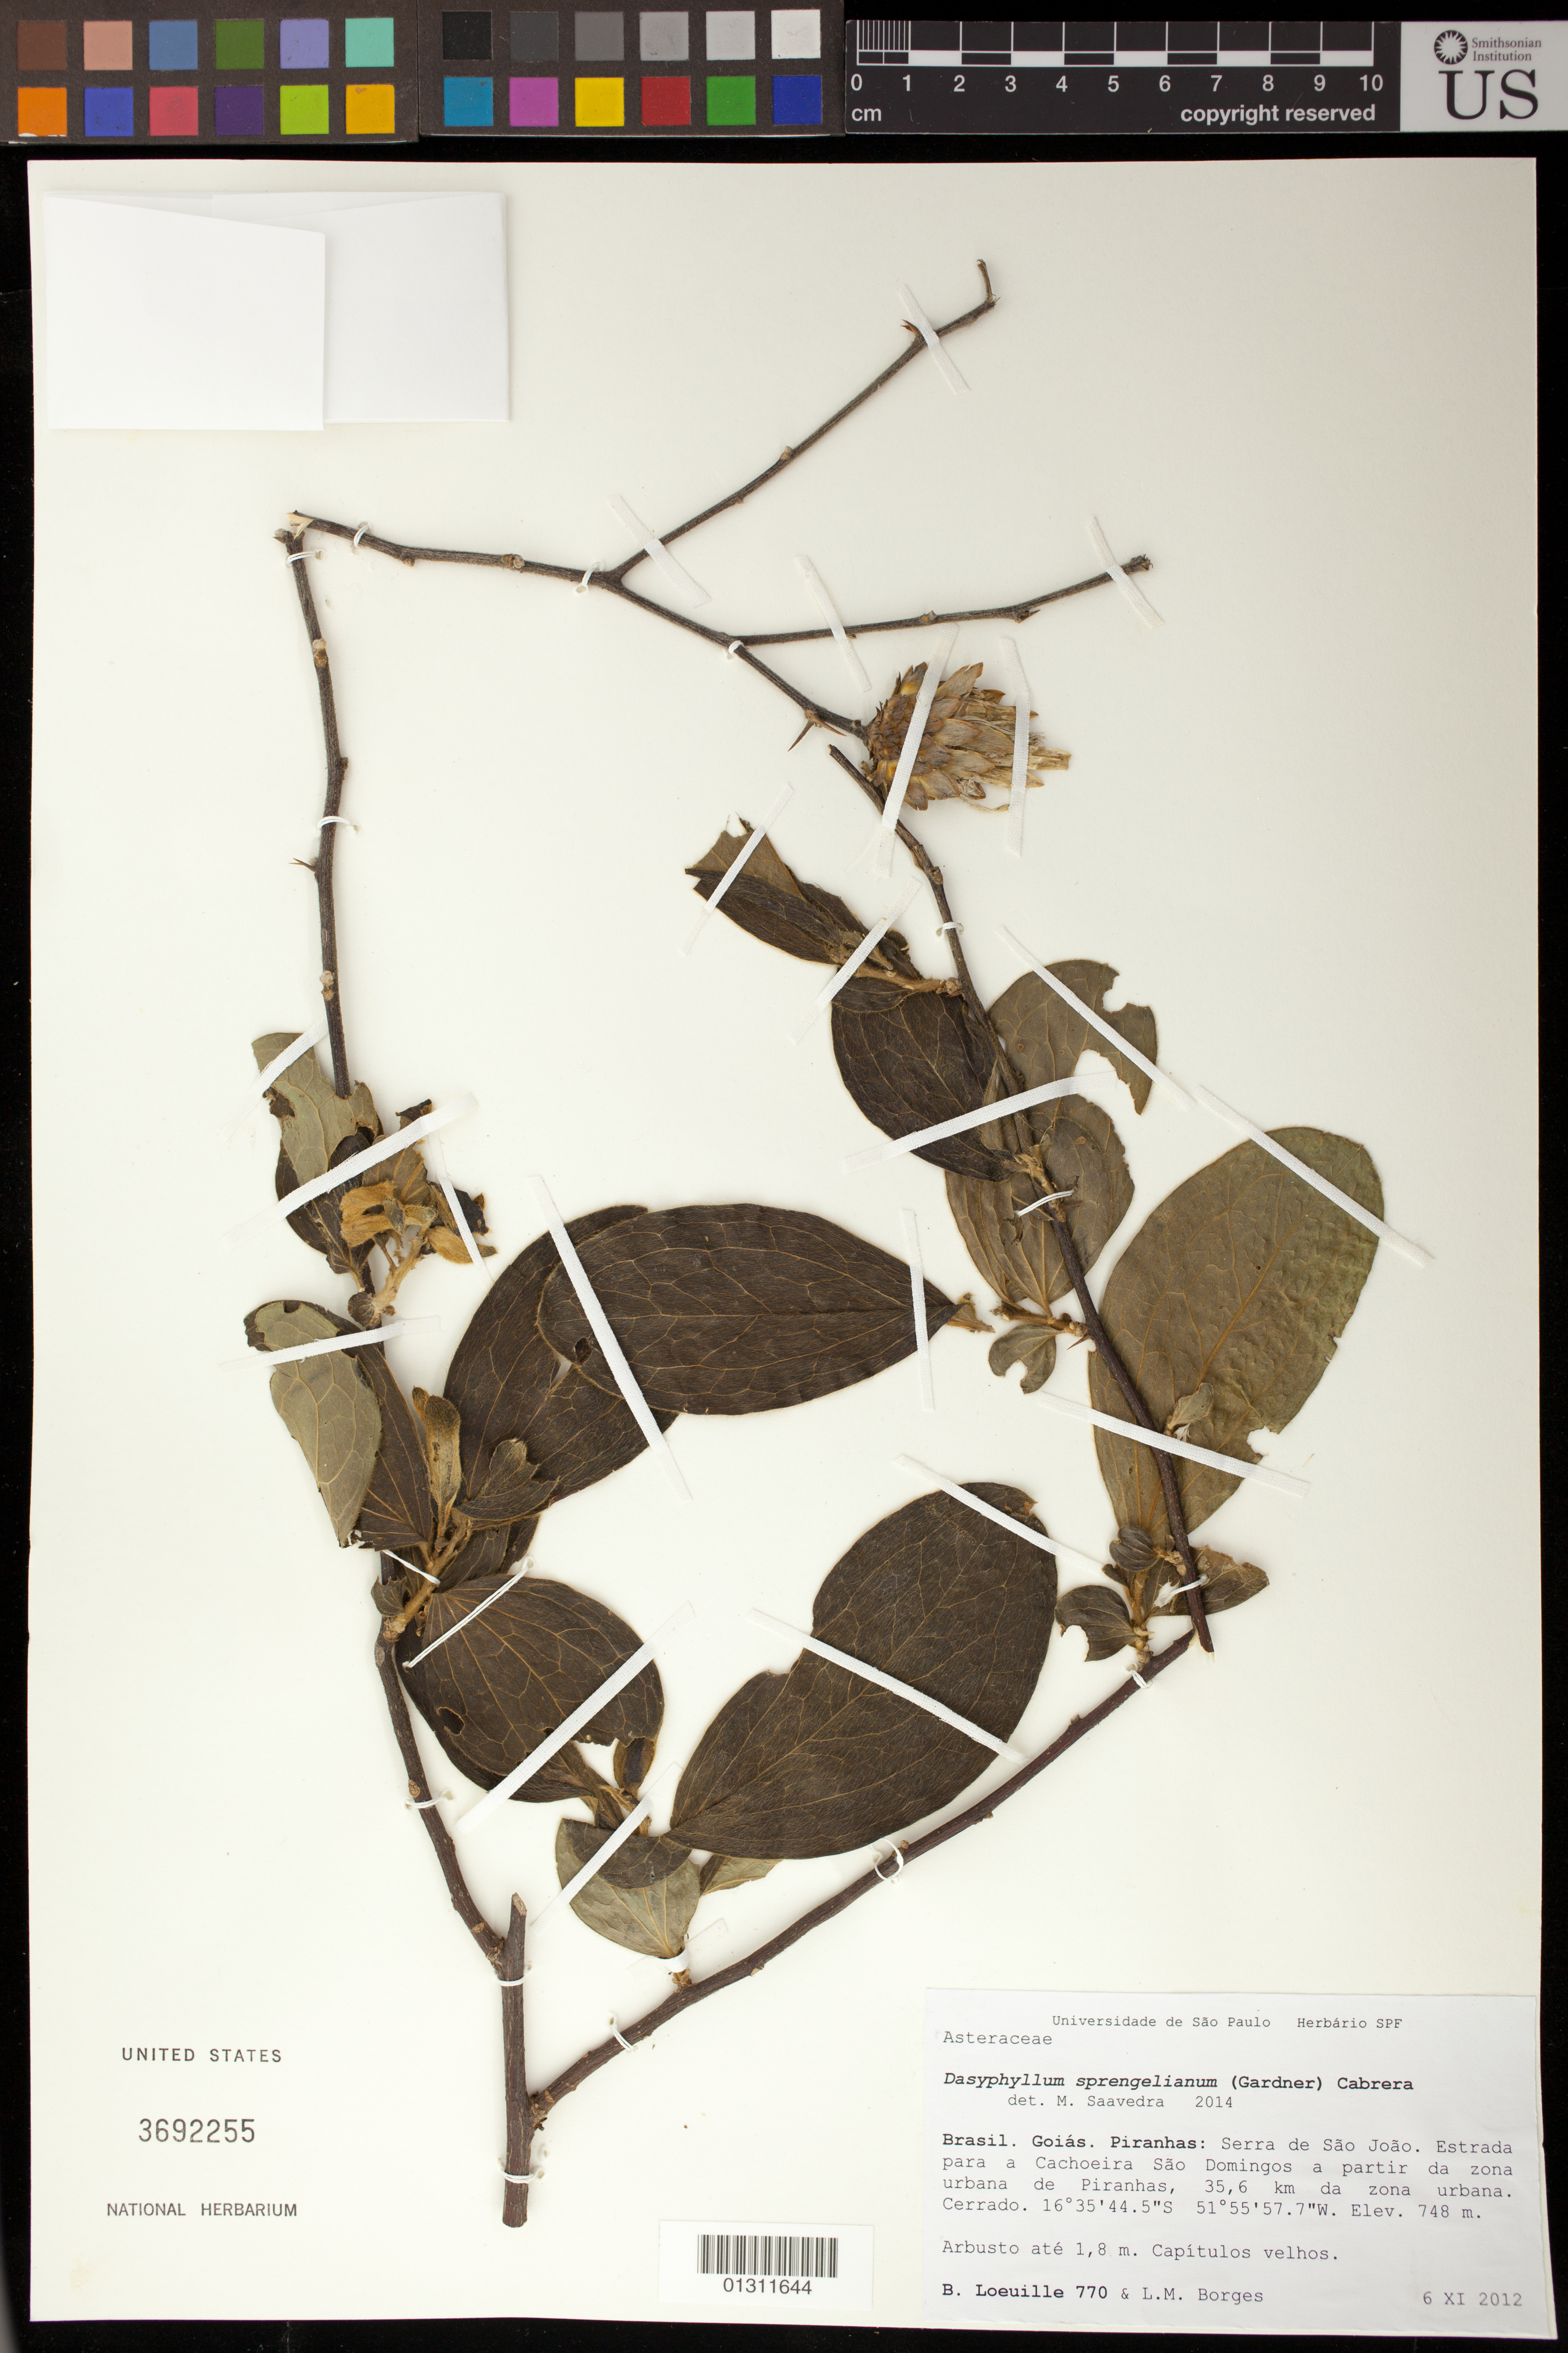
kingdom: Plantae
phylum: Tracheophyta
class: Magnoliopsida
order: Asterales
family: Asteraceae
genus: Dasyphyllum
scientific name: Dasyphyllum sprengelianum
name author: (Gardner) Cabrera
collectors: B. Loeuille & L. M. Borges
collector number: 770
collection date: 2012-11-06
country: Brazil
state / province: Goiás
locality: Serra de Sao Joao. Estrada para a Cachoeira Sao Domingos a partir da zona urbana de Piranhas, 35.6 km da zona urbana.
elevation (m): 748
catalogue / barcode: US 3692255